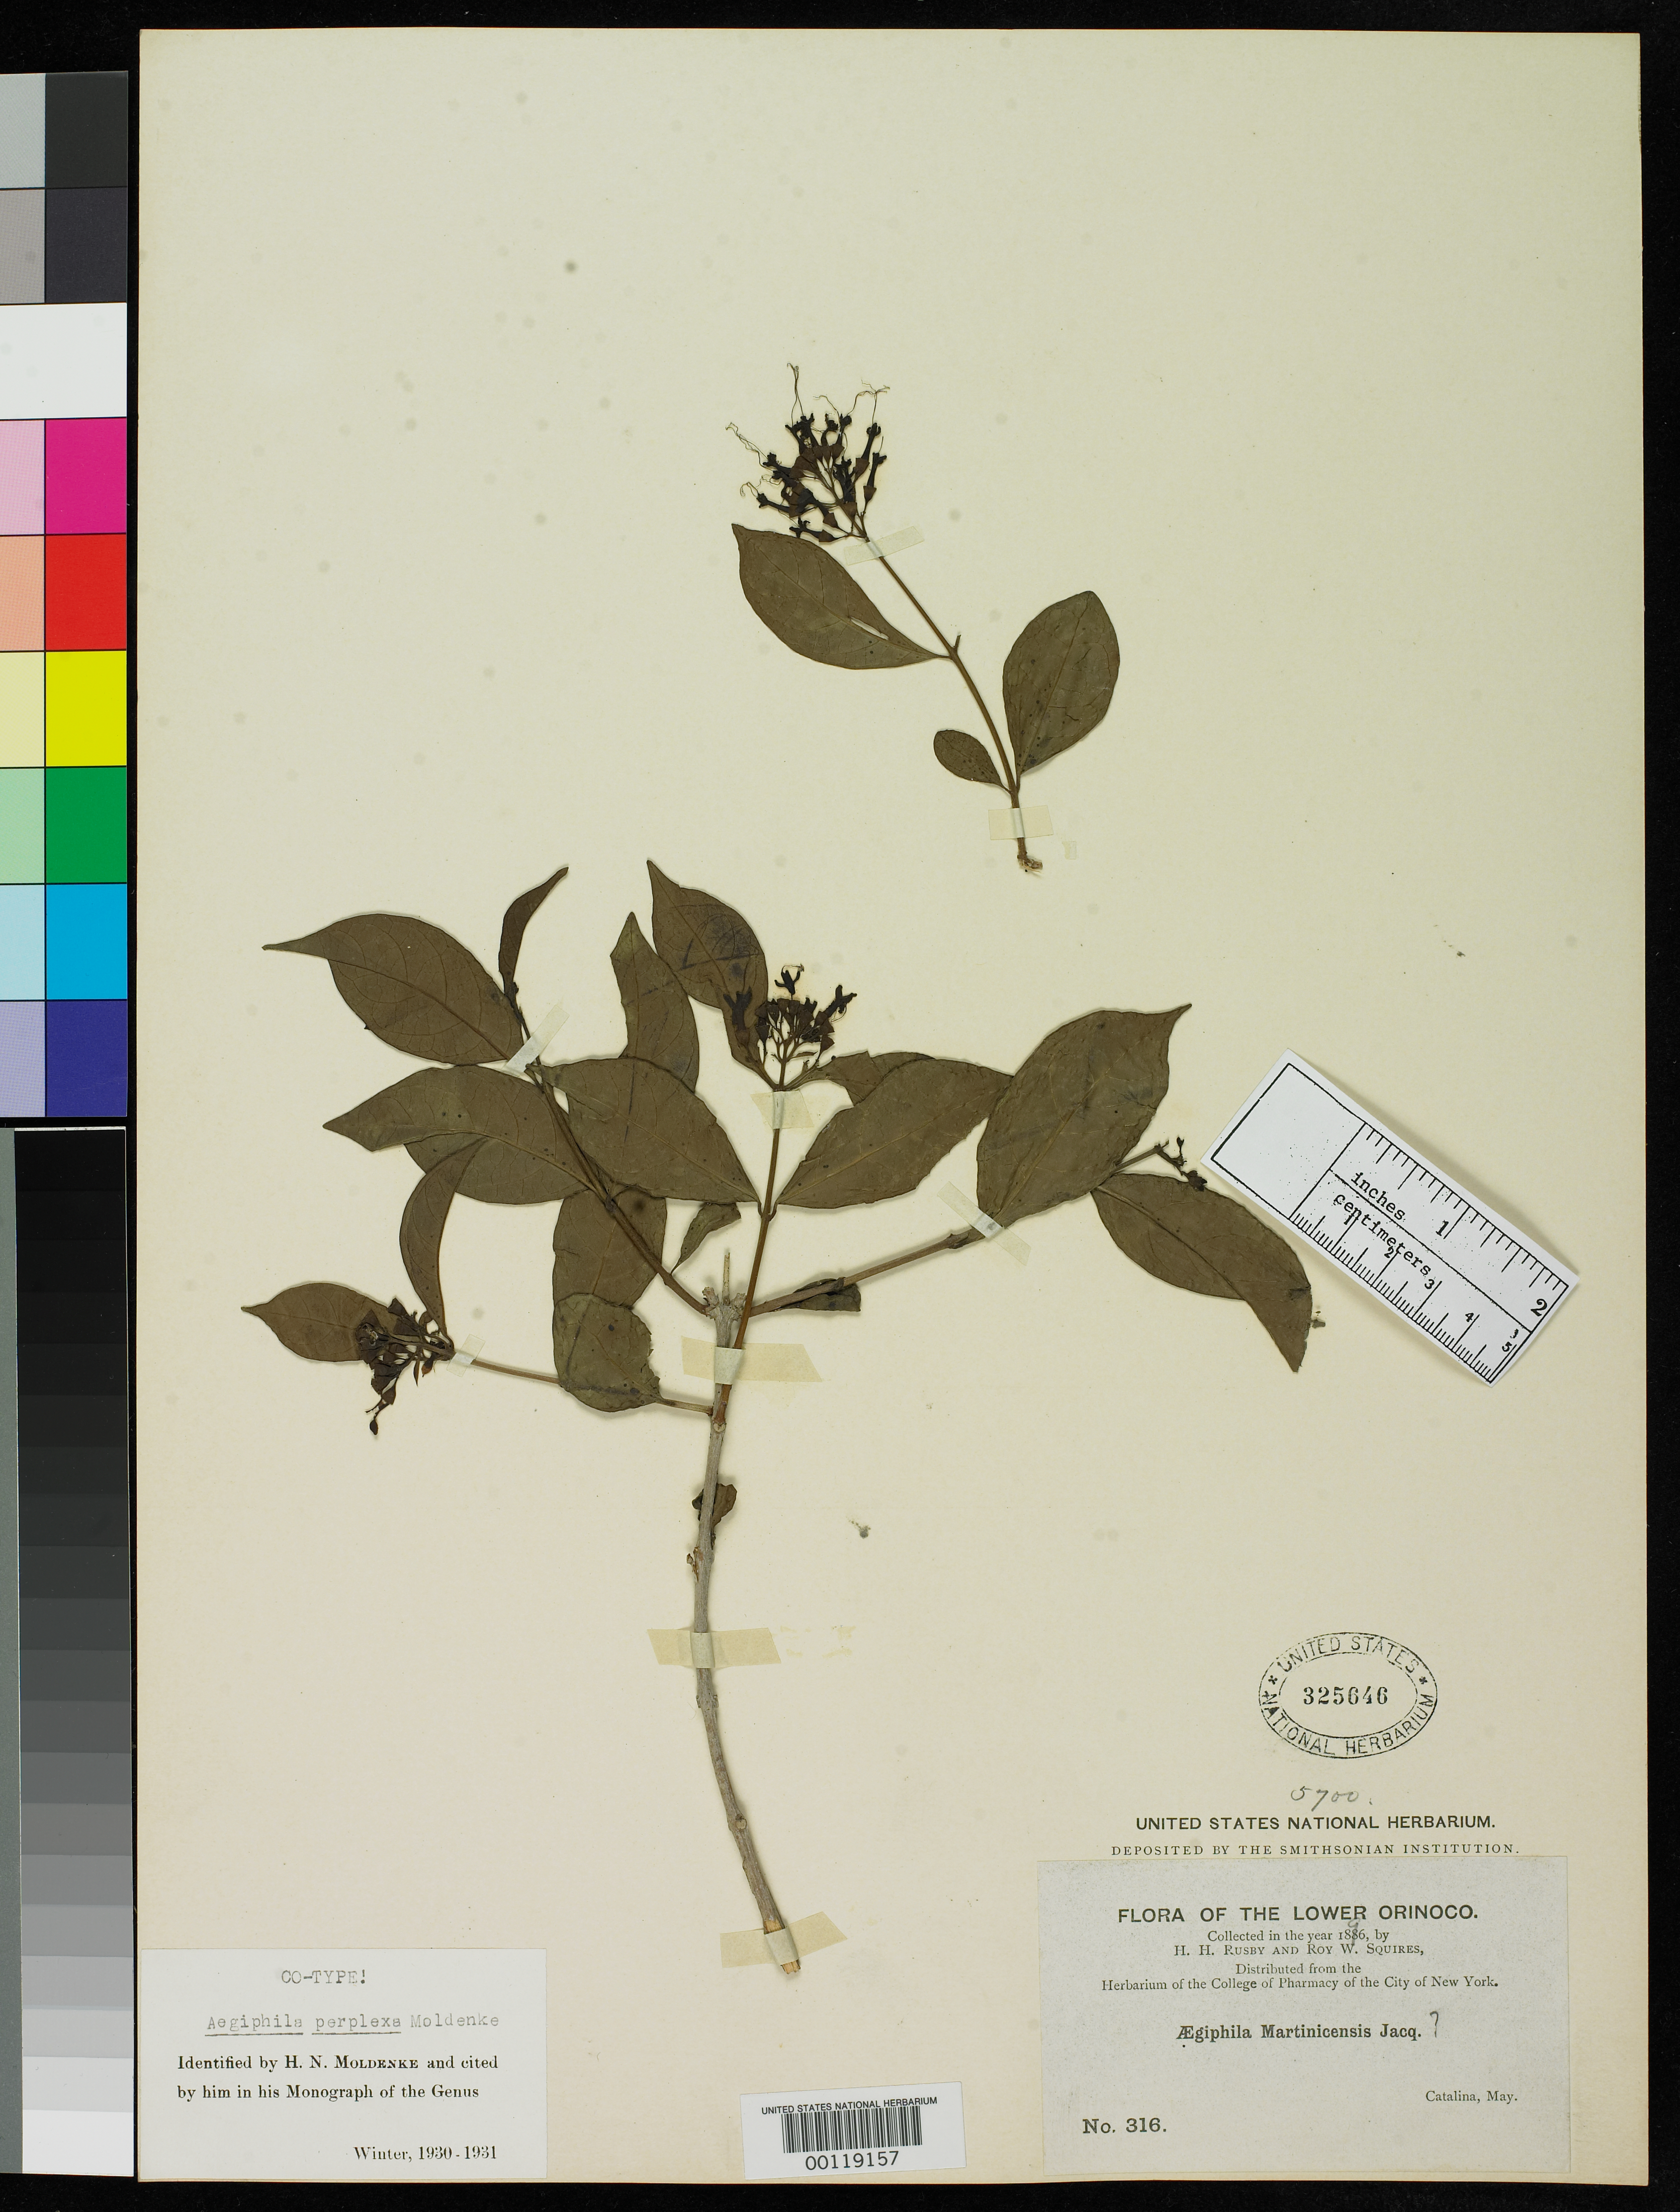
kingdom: Plantae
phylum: Tracheophyta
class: Magnoliopsida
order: Lamiales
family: Lamiaceae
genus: Aegiphila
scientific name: Aegiphila perplexa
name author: Moldenke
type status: Isotype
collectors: H. H. Rusby & R. Squires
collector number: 316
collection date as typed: May 1896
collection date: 1896-05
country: Venezuela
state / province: Delta Amacuro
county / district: Tucupita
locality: Lower Orinoco, Santa Catalina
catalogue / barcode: US 325646